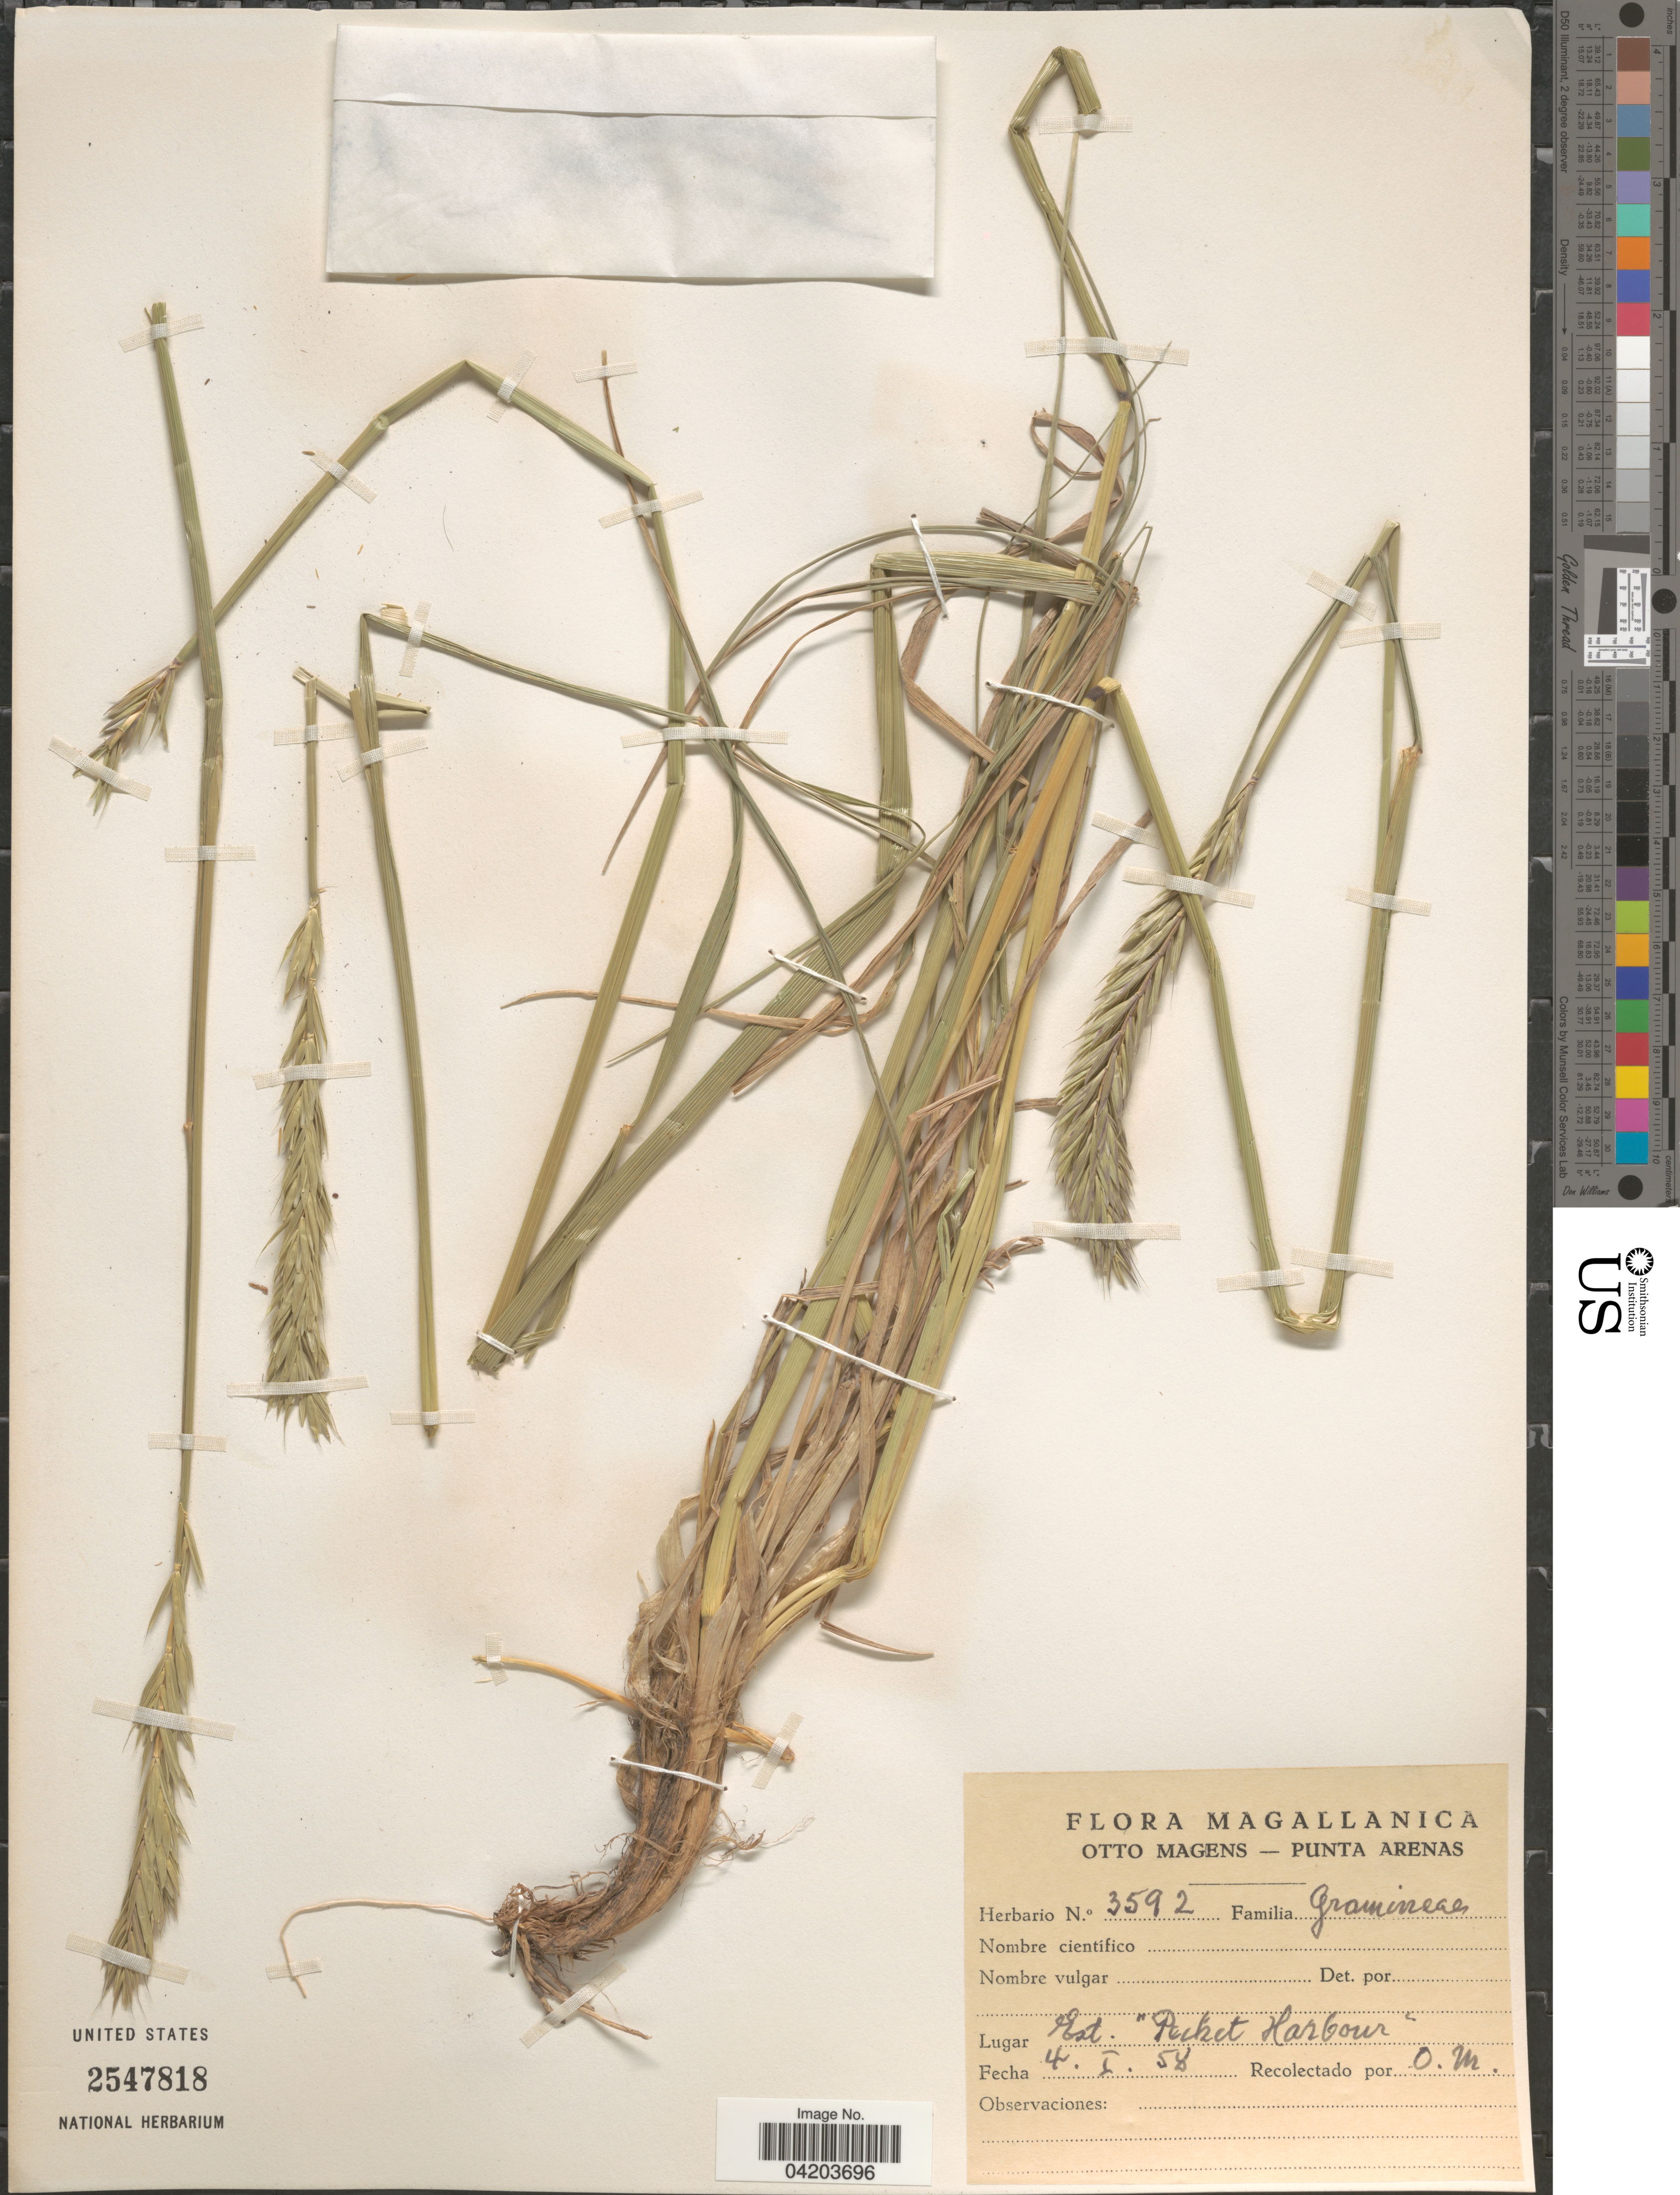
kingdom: Plantae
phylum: Tracheophyta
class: Liliopsida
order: Poales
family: Poaceae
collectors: O. Magens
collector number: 3592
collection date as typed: Transcribed d/m/y: 4/1/58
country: Chile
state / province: Magallanes y de la Antártica Chilena (XII)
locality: Magallanica. Punta Arenas. Est. "Pecket Harbour".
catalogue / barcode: US 2547818